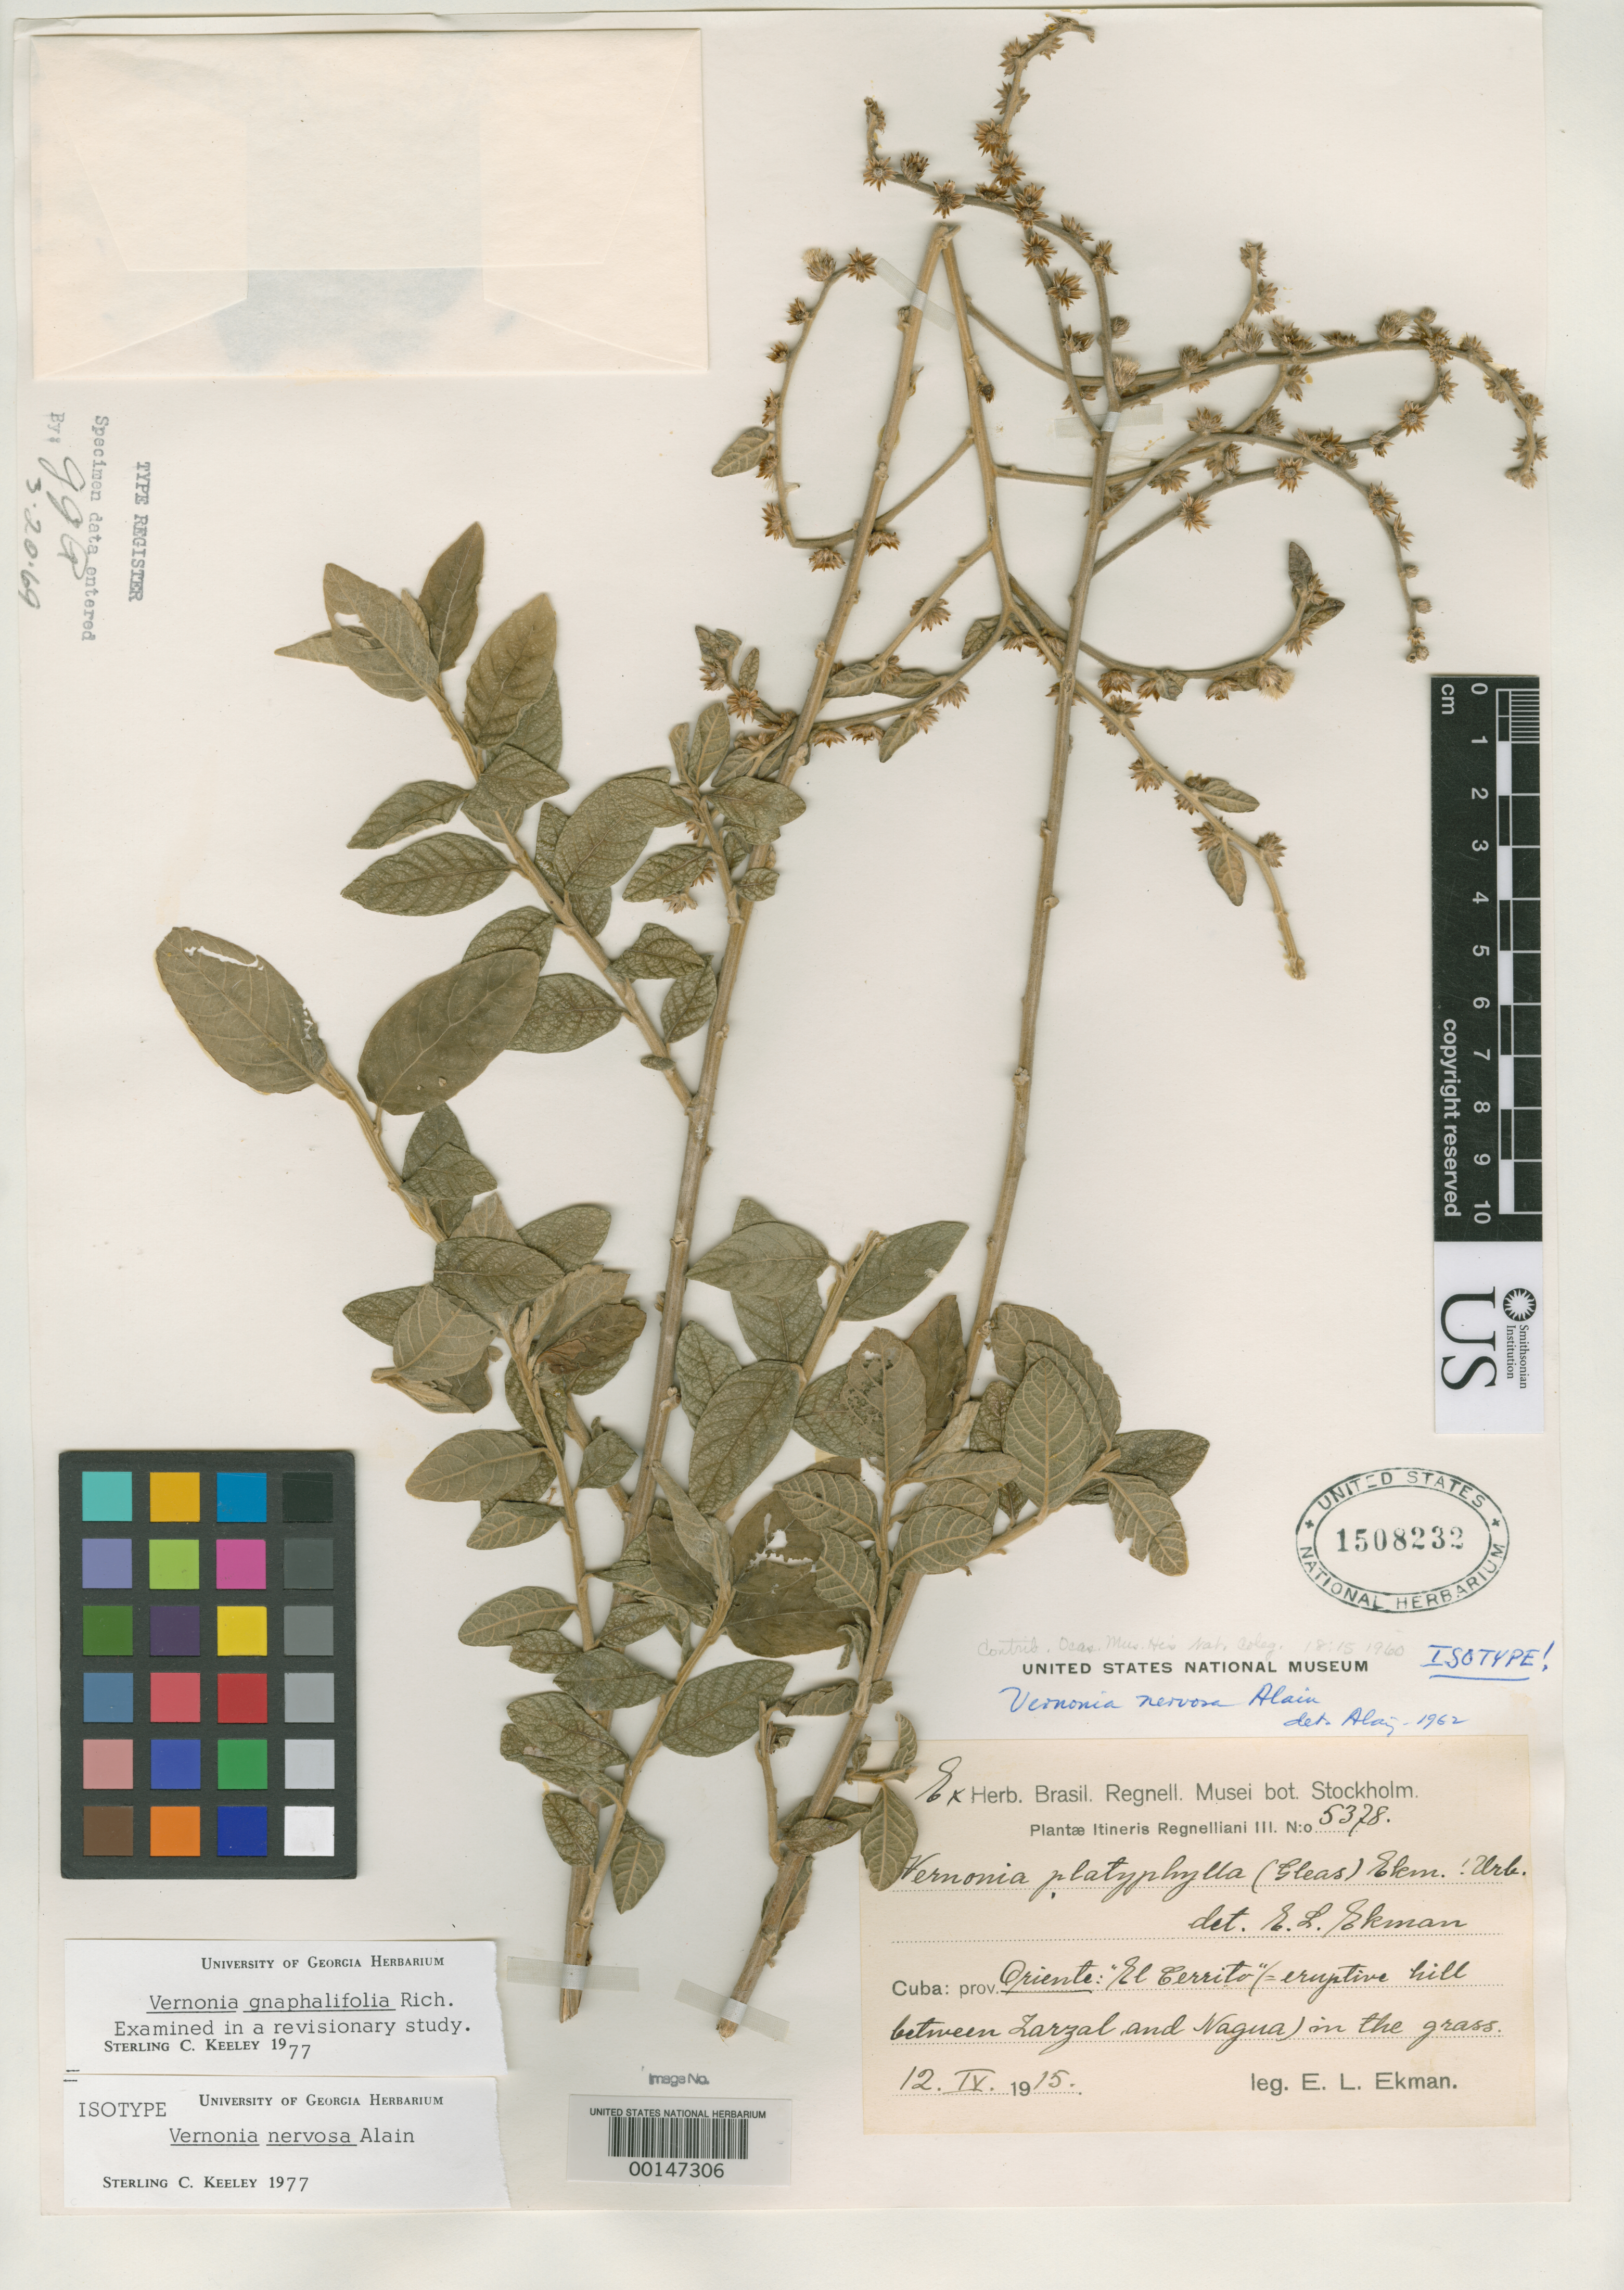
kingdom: Plantae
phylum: Tracheophyta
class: Magnoliopsida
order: Asterales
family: Asteraceae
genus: Vernonia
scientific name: Vernonia nervosa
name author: Alain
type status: Isotype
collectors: E. L. Ekman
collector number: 5378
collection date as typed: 12 Apr 1915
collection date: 1915-04-12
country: Cuba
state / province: Oriente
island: Greater Antilles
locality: El Cerrito.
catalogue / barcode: US 1508232